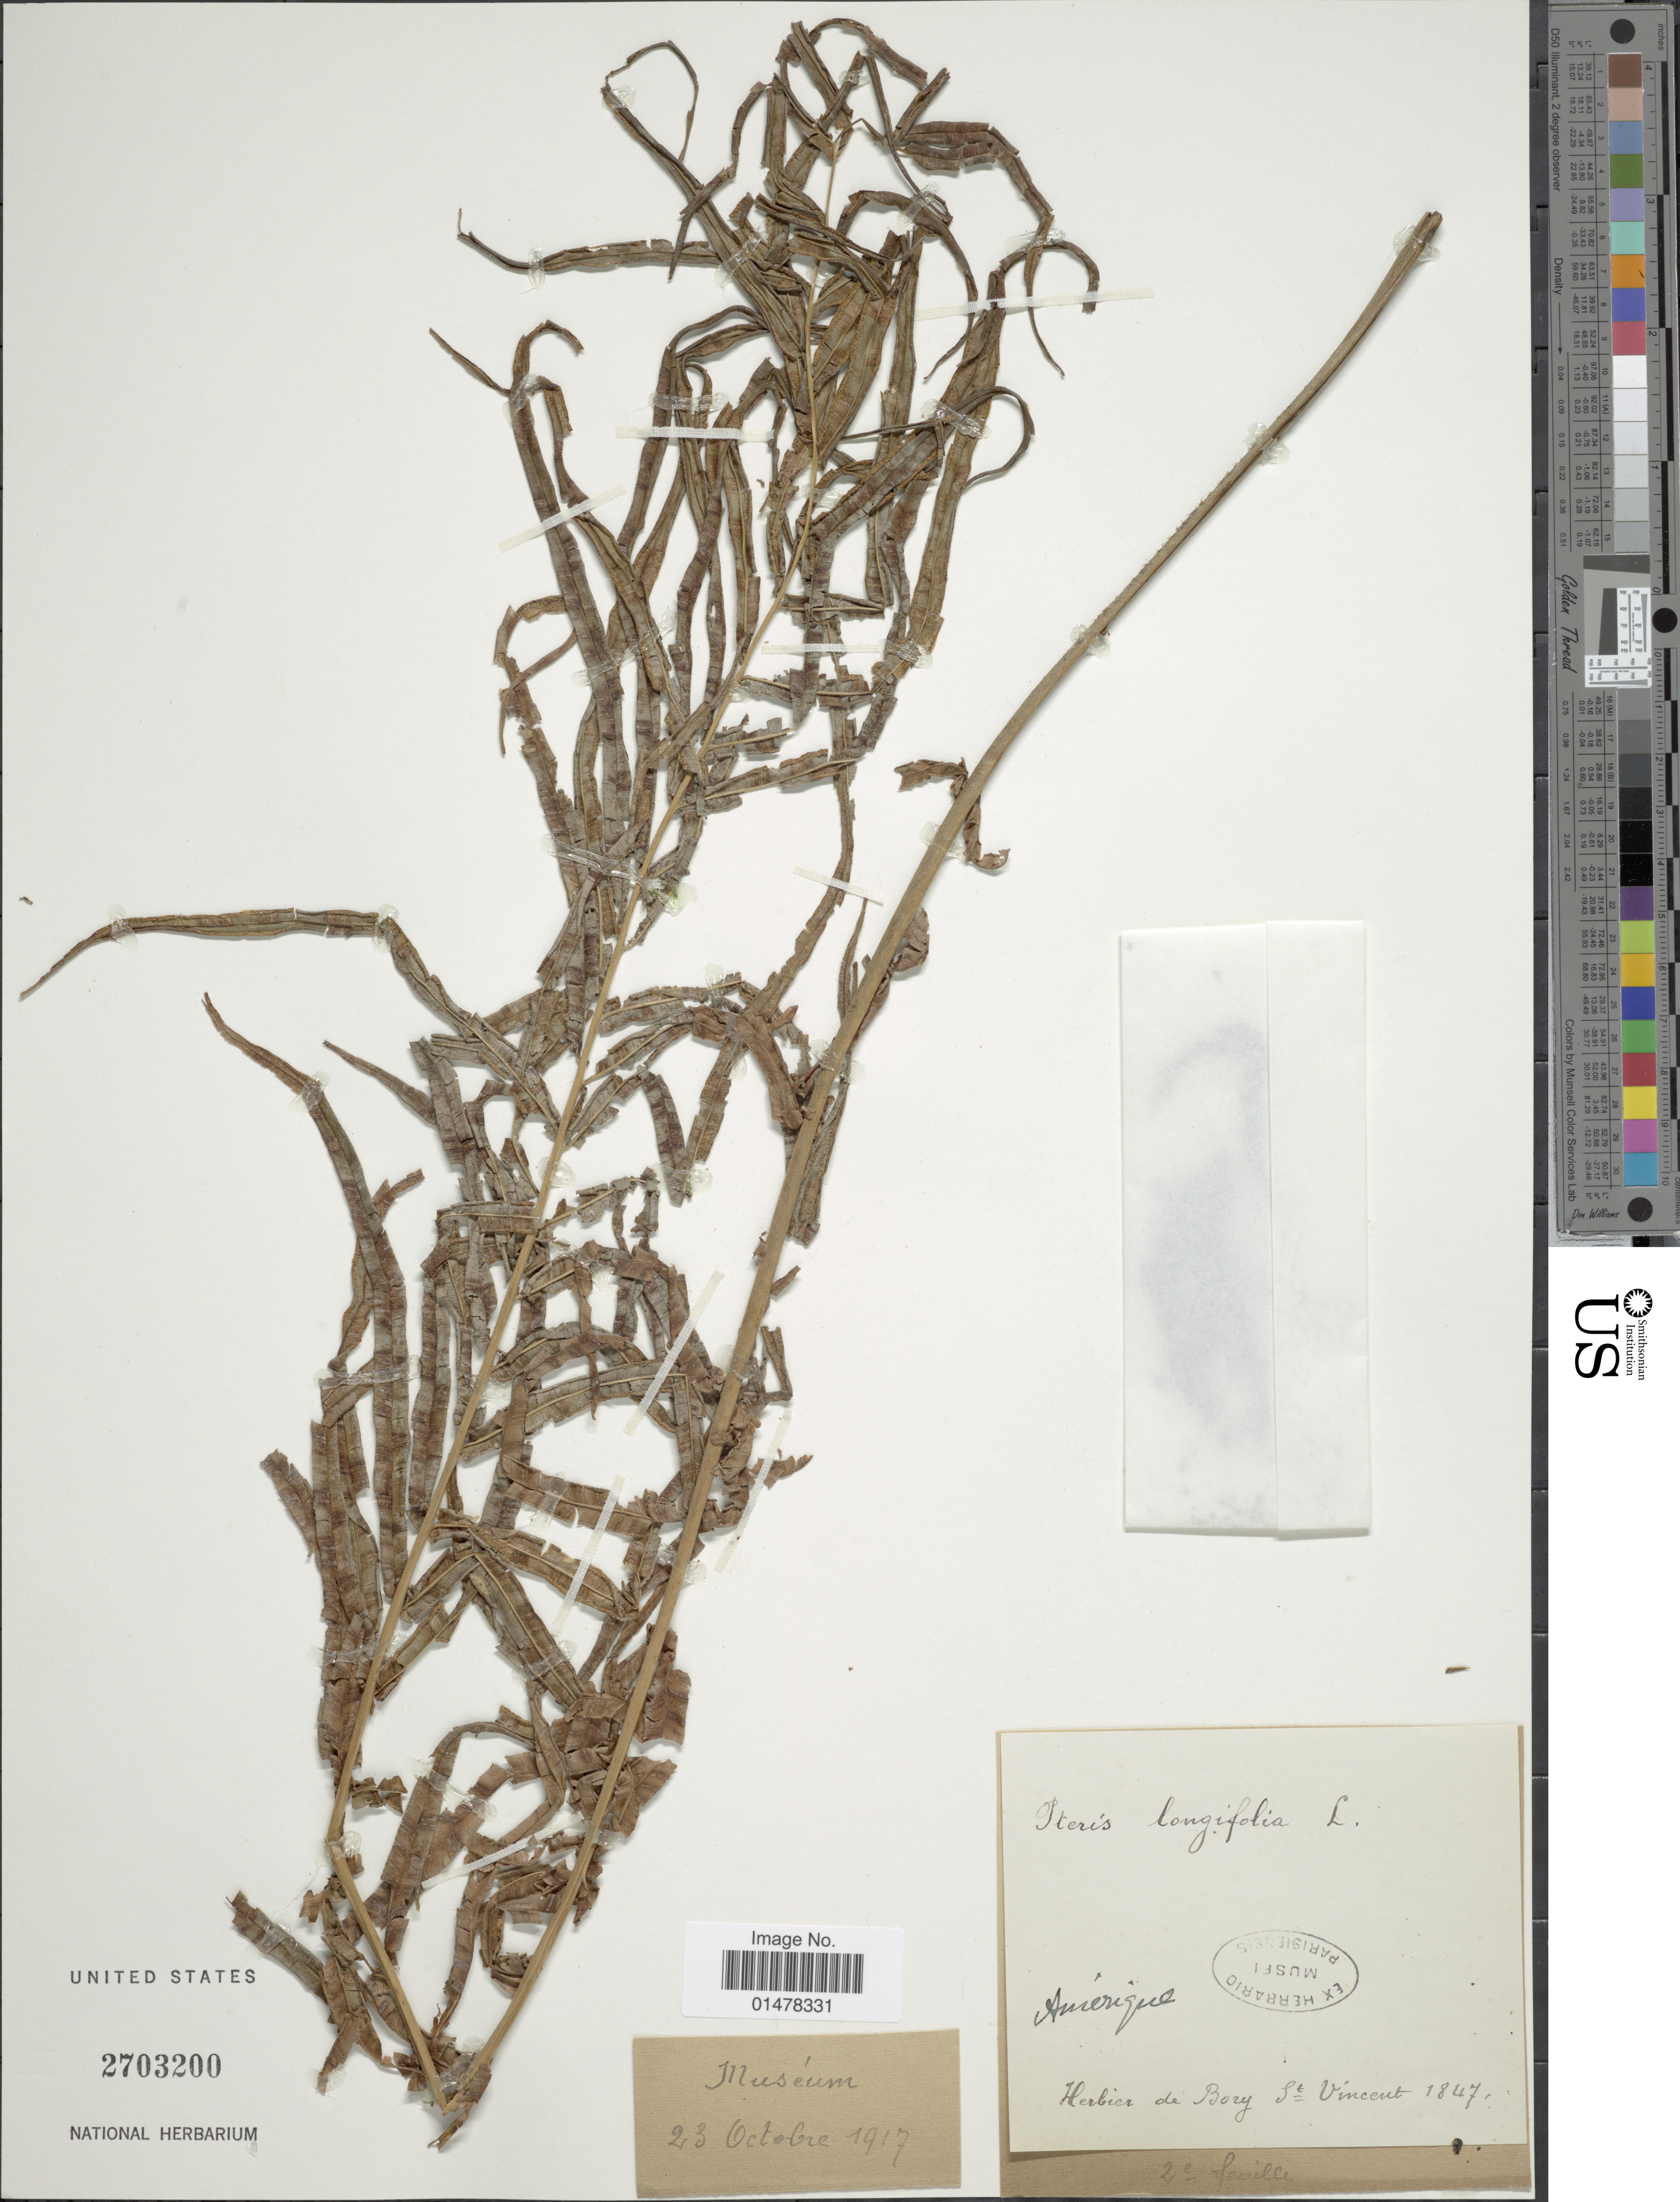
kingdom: Plantae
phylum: Tracheophyta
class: Polypodiopsida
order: Polypodiales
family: Pteridaceae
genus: Pteris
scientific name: Pteris longifolia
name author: L.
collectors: Bory de St. Vincent, J. (herbarium)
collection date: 1847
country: United States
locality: Amerique.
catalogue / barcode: US 2703200